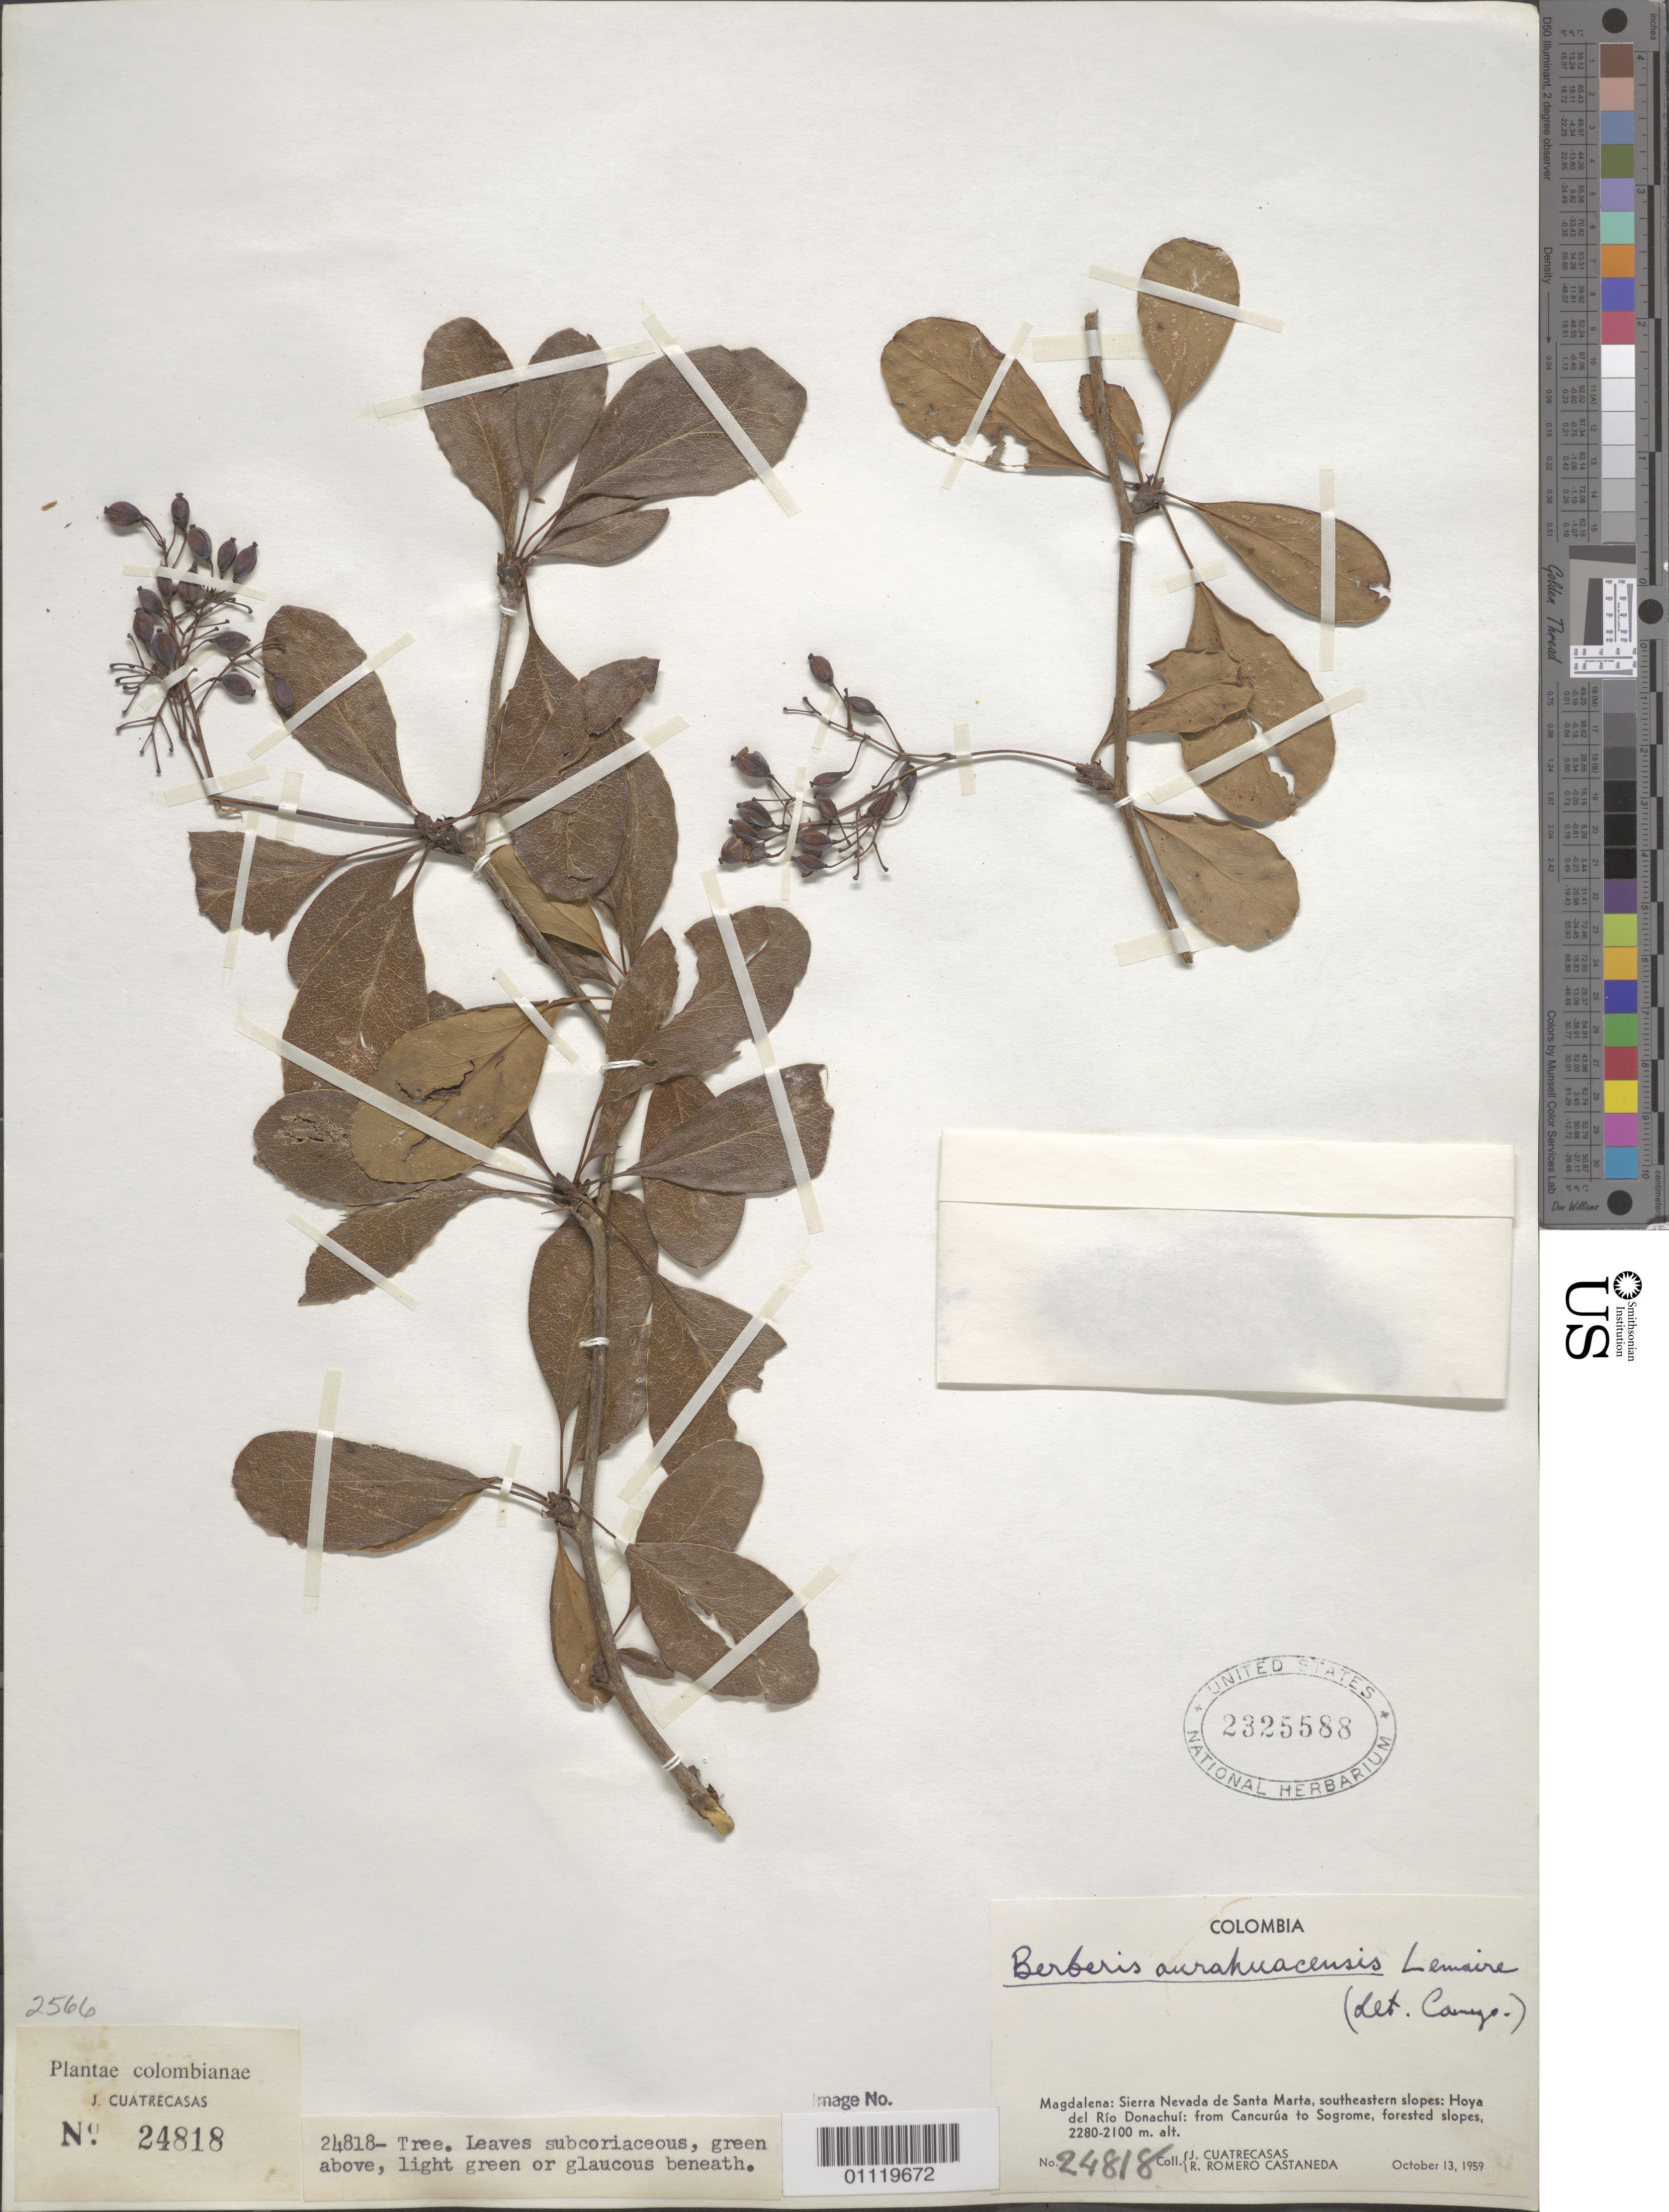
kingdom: Plantae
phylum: Tracheophyta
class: Magnoliopsida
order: Ranunculales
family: Berberidaceae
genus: Berberis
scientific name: Berberis aurahuacensis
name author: Lem.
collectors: J. Cuatrecasas & R. Romero Castañeda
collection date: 1959-10-13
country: Colombia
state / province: Magdalena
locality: Sierra Nevada de Santa Marta, southeastern slopes: Hoya del Rio Donachui: from Cancurua to Sogrome, forested slopes.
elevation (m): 2280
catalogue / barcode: US 2325588